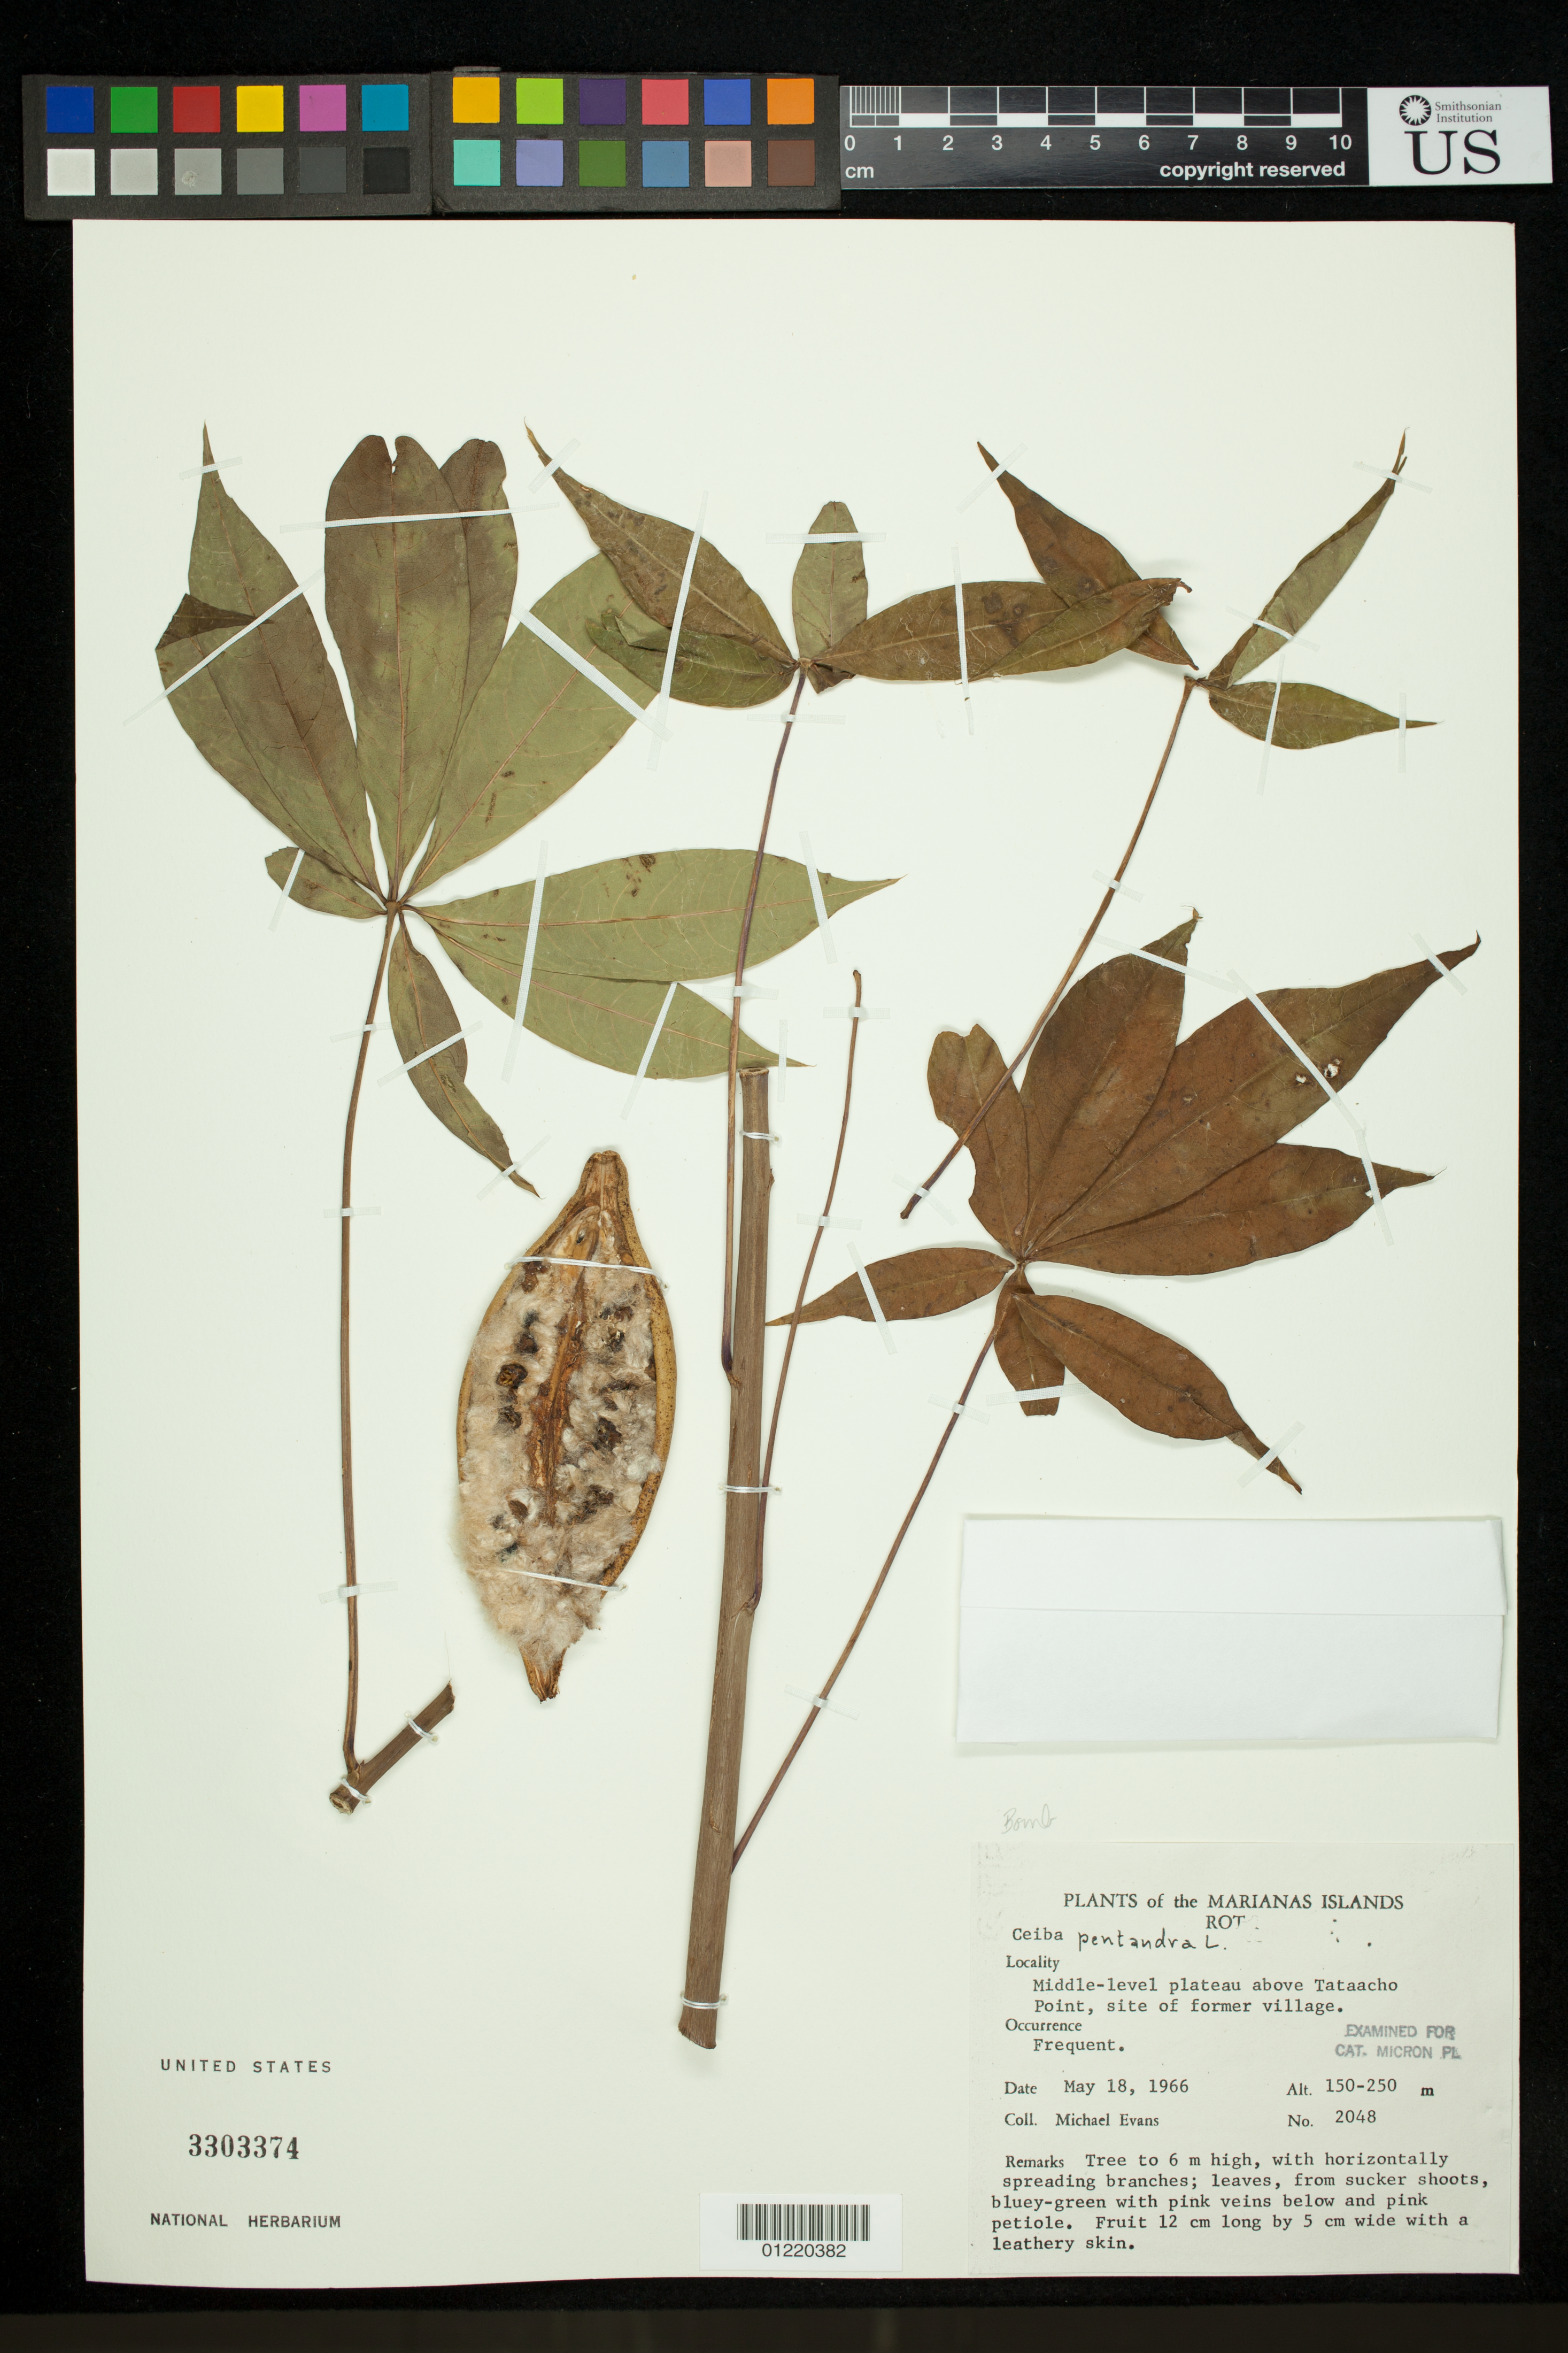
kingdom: Plantae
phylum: Tracheophyta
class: Magnoliopsida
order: Malvales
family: Malvaceae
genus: Ceiba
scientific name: Ceiba pentandra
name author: (L.) Gaertn.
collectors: M. Evans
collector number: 2048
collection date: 1966-05-18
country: Northern Mariana Islands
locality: Middle-level plateau above Tataacho Point, site of former village.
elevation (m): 150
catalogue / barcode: US 3303374